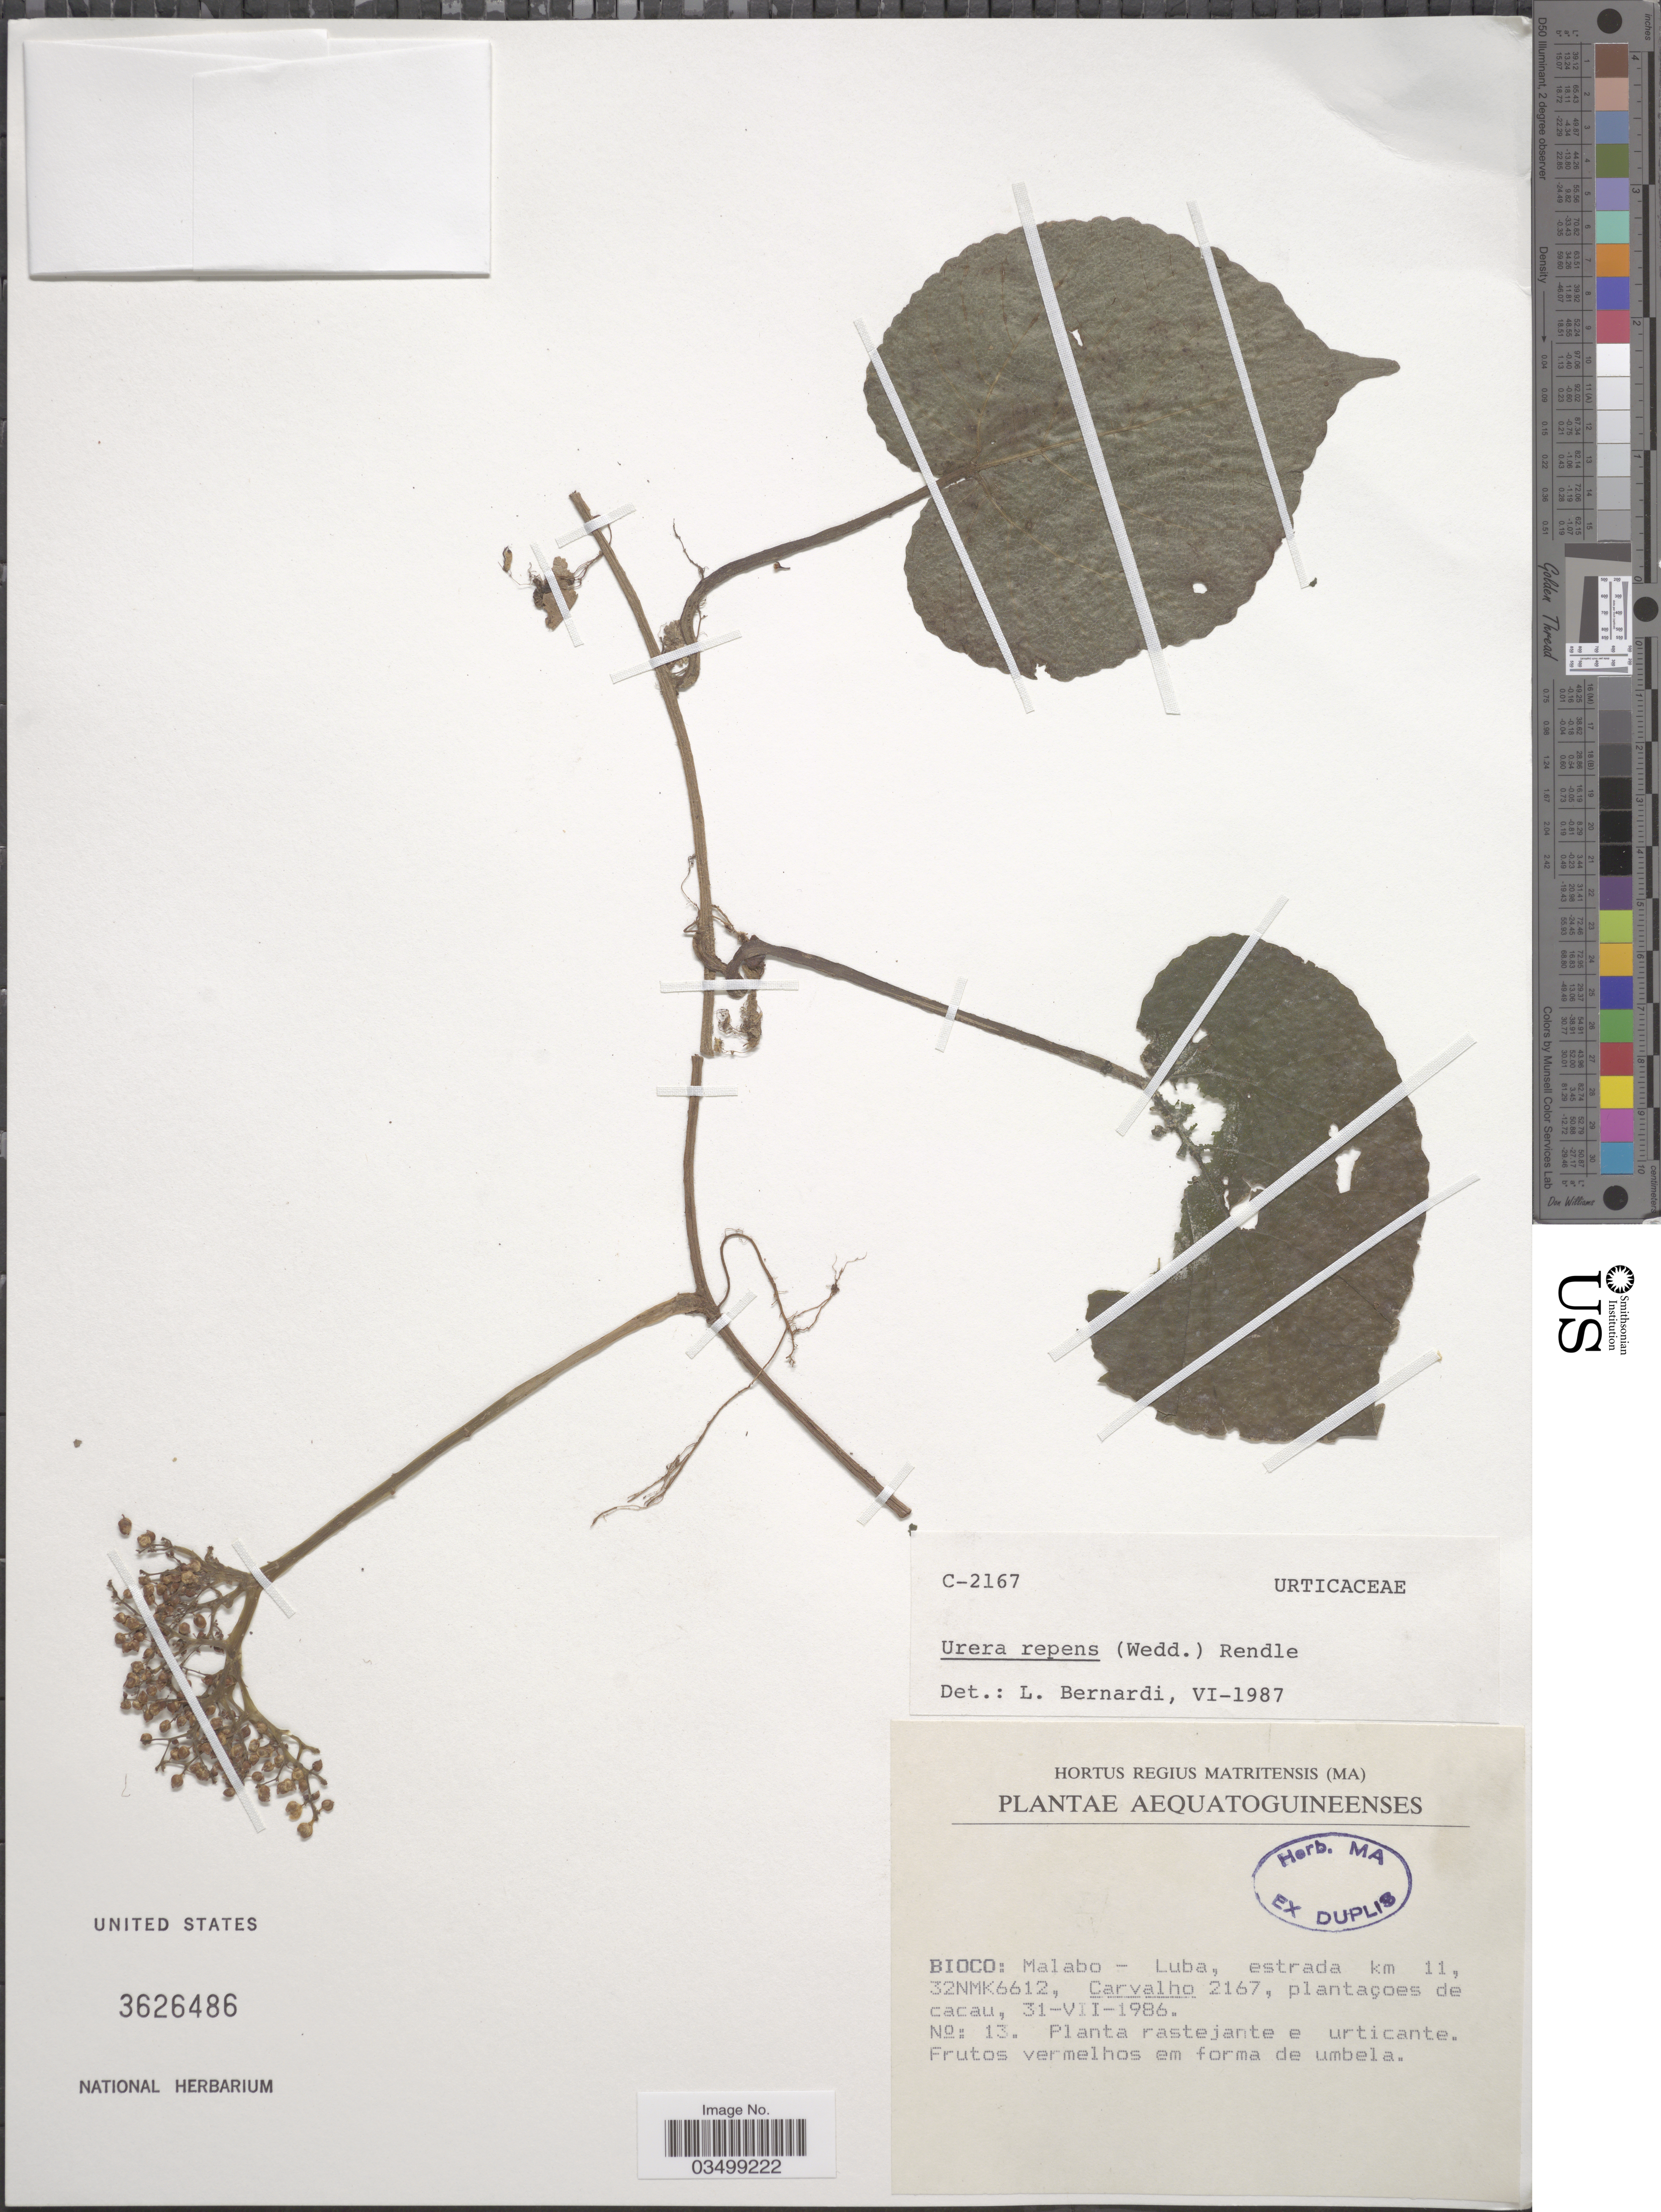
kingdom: Plantae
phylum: Tracheophyta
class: Magnoliopsida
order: Rosales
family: Urticaceae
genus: Scepocarpus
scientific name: Scepocarpus repens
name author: (Wedd.) T. Wells & A. K. Monro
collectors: Carvalho, --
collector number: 2167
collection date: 1986-07-31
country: Equatorial Guinea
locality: Bioco: Malabo - Luba, estrada km 11, 32NMK6612, plantaçoes de cacau.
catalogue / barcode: US 3626486